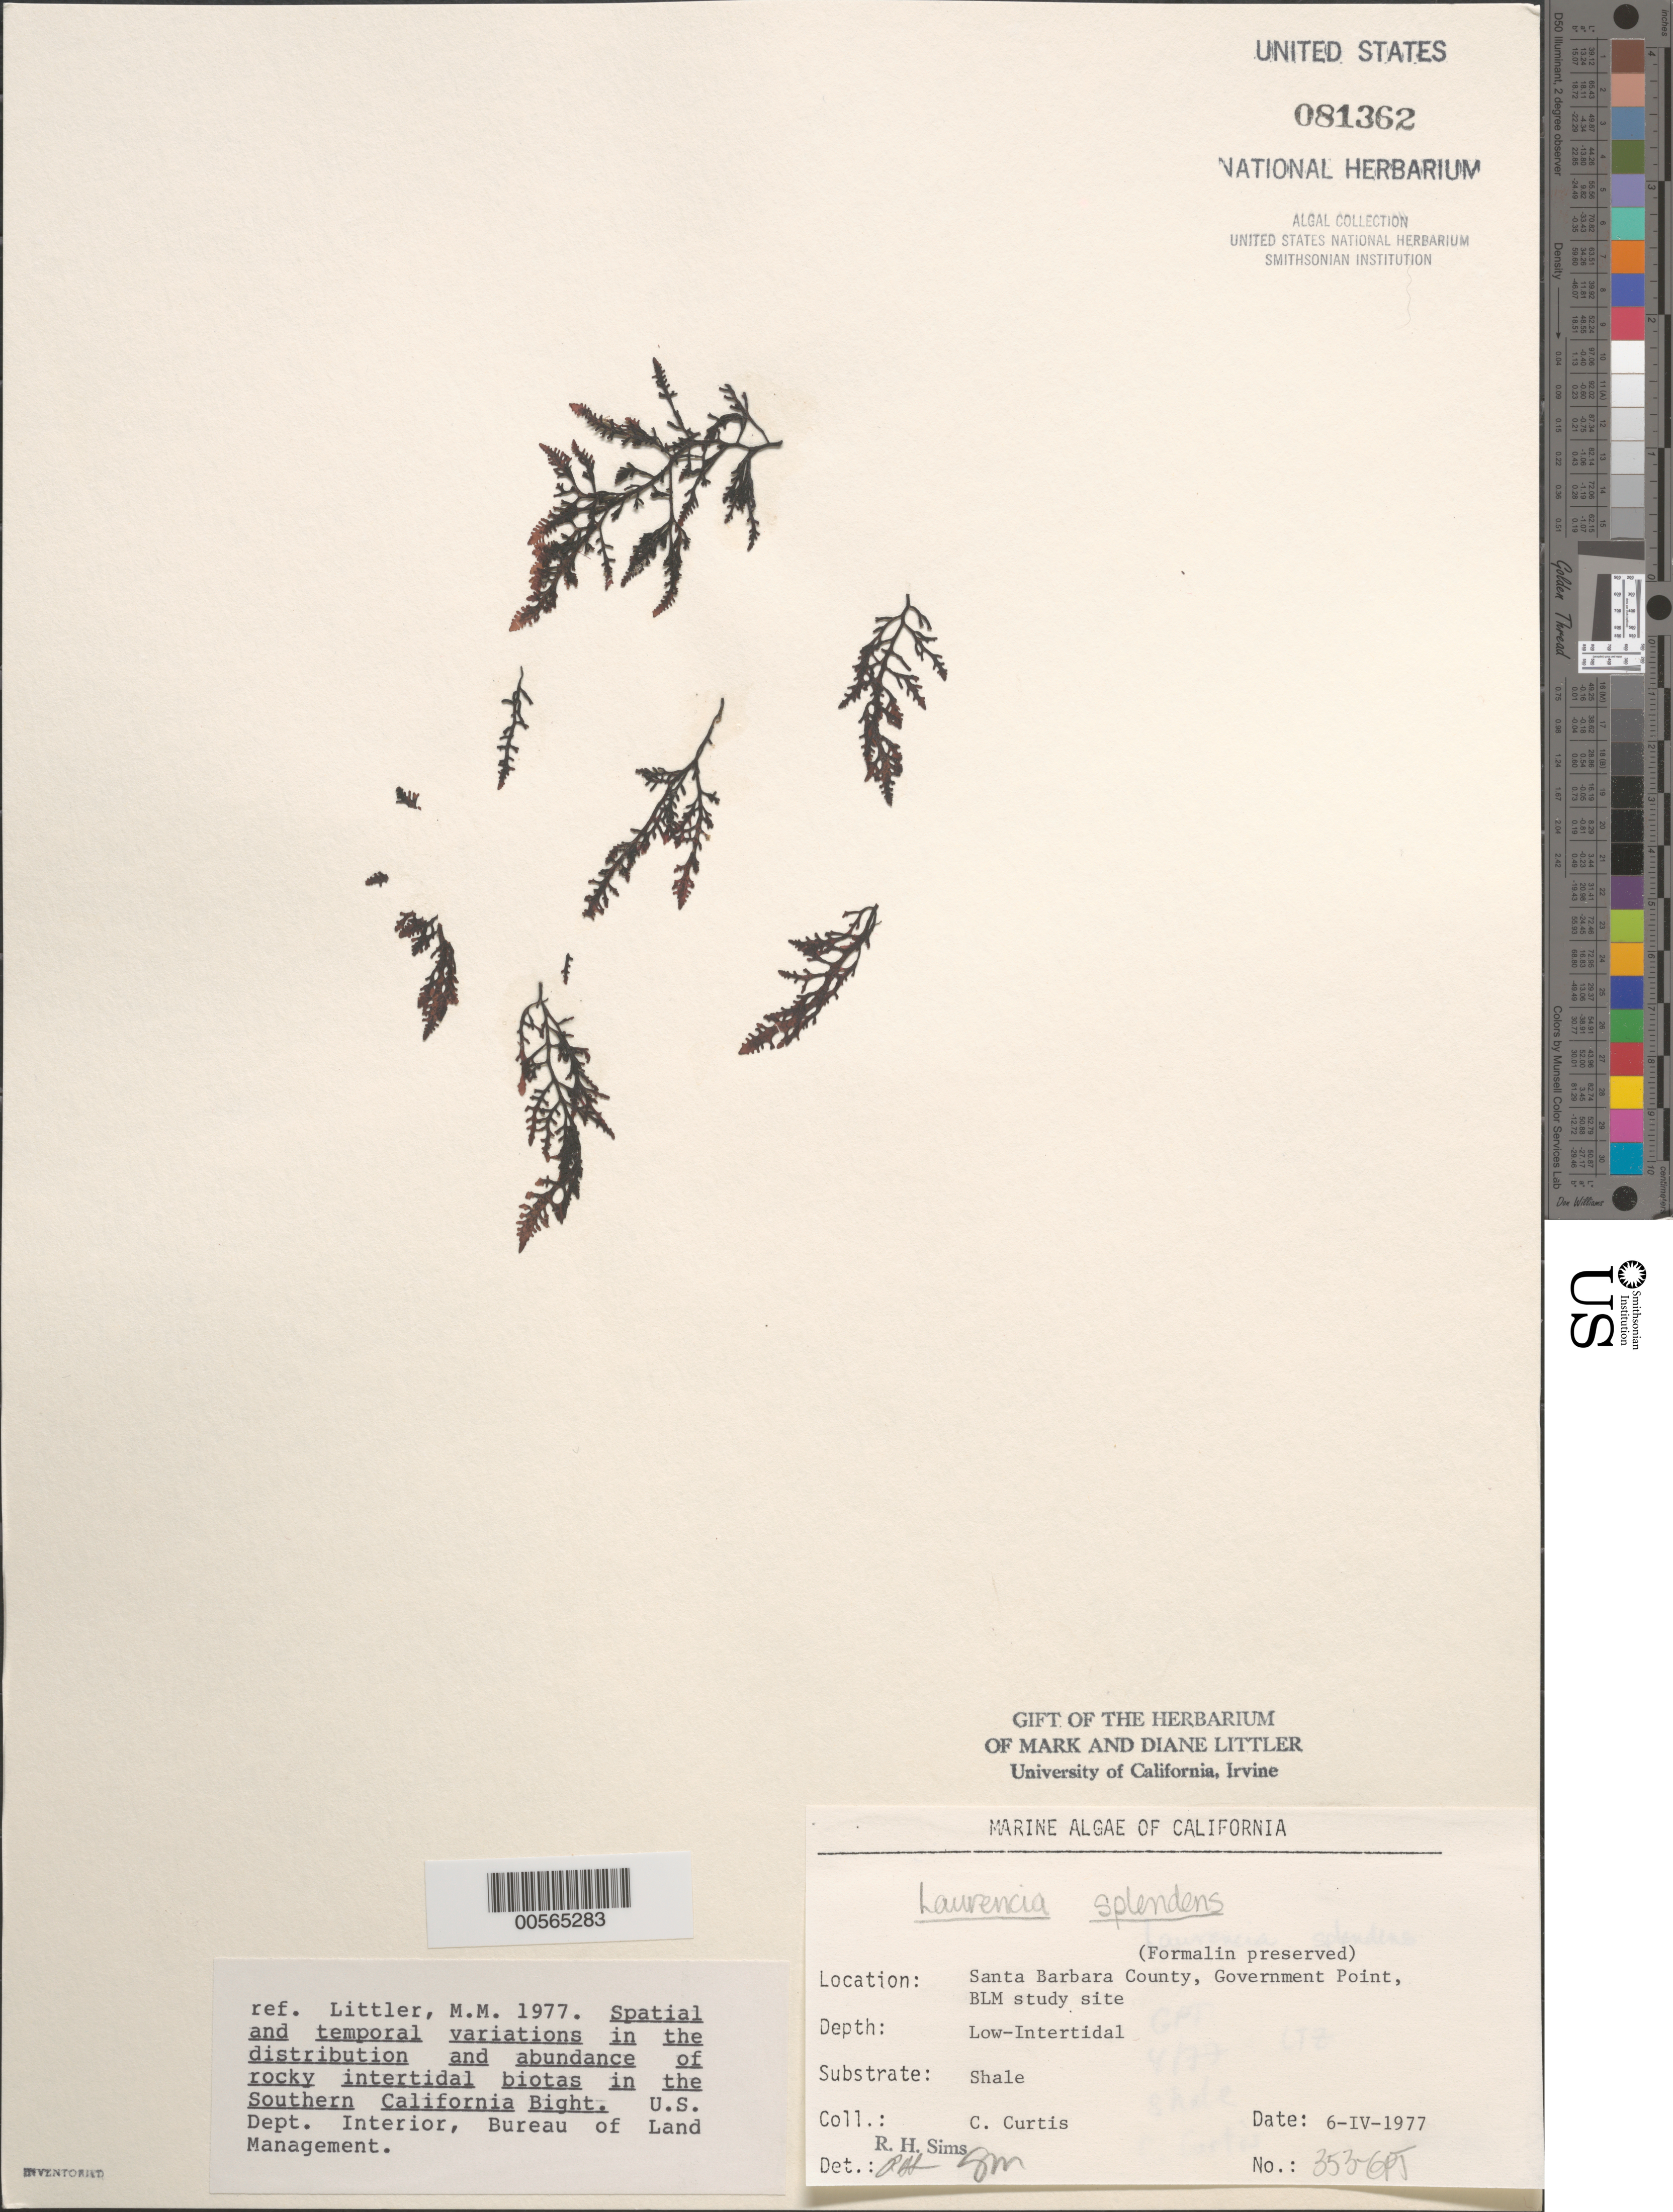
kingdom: Plantae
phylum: Rhodophyta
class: Florideophyceae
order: Ceramiales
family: Rhodomelaceae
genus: Osmundea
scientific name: Osmundea splendens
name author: (Hollenb.) K.W. Nam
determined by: Algae name updating Project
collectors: C. Curtis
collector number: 353-gpt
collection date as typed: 06 Apr 1977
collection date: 1977-04-06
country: United States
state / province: California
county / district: Santa Barbara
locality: Government Point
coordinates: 34 26'31"N, 120 24'06"W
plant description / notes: BLM-SOCALBIGHT Rocky Intertidal Survey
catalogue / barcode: US 81362